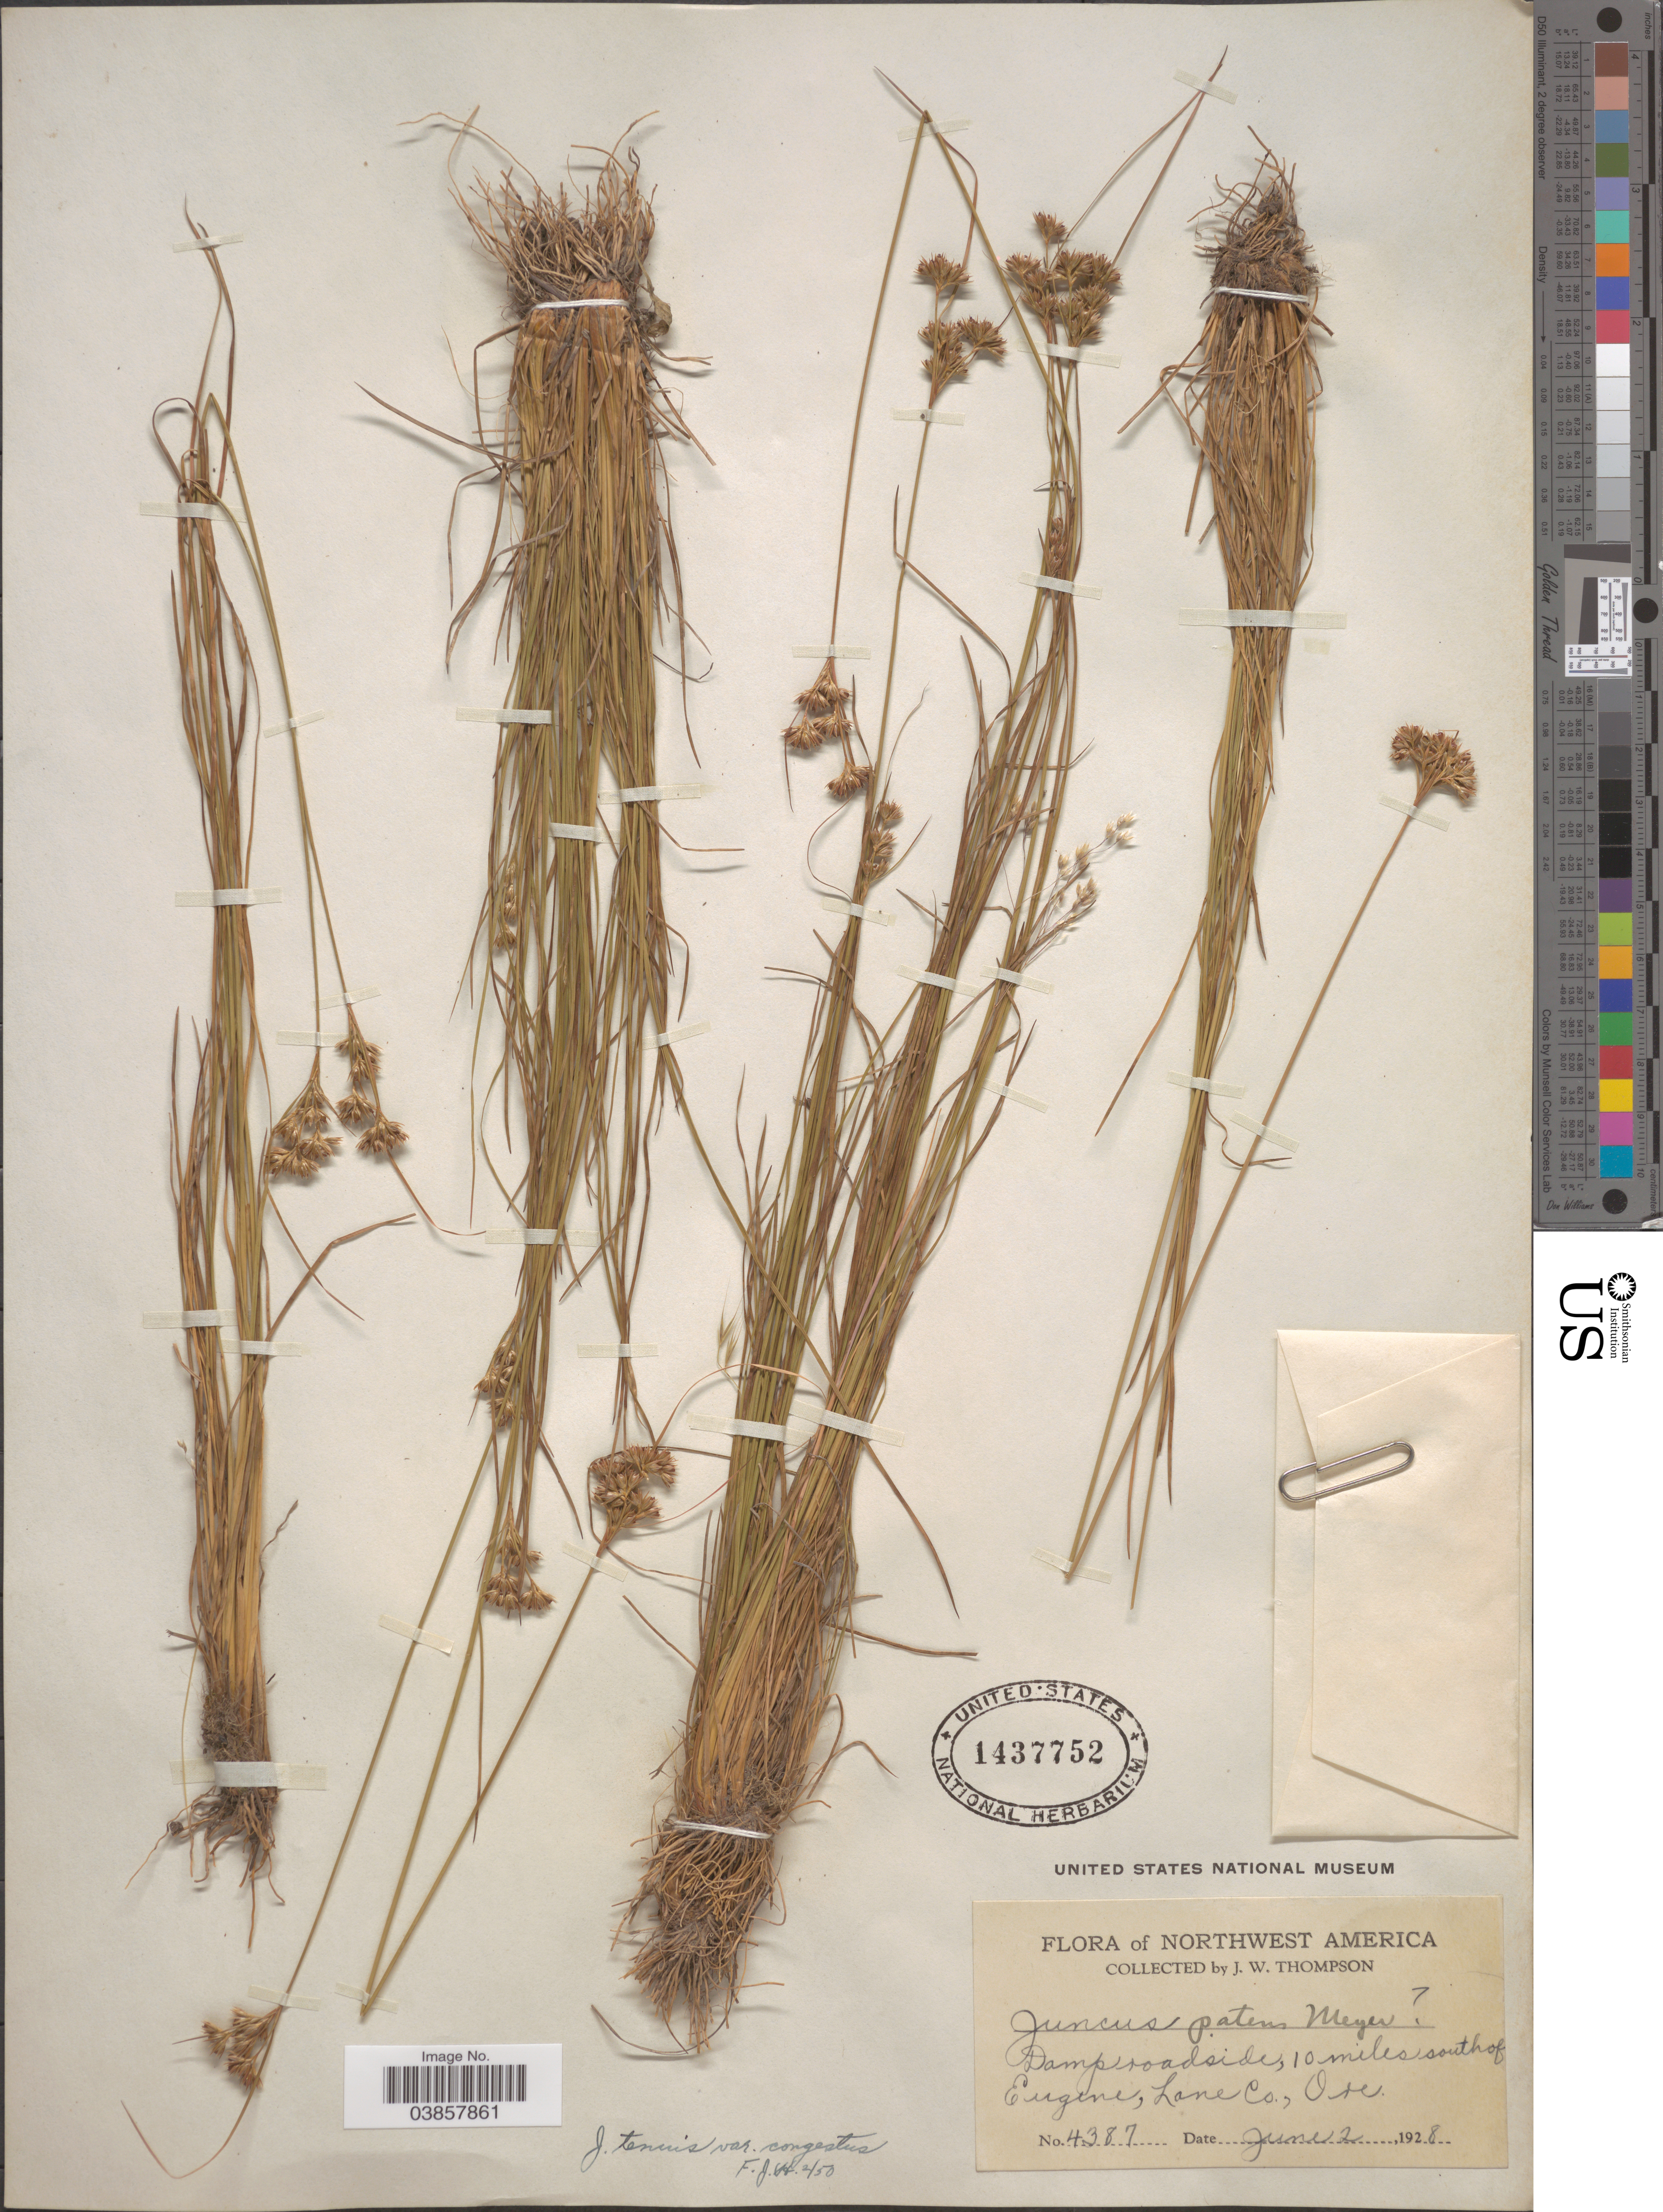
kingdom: Plantae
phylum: Tracheophyta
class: Liliopsida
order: Poales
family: Juncaceae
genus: Juncus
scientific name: Juncus tenuis var. congestus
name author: Engelm.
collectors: J. Thompson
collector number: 4387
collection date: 1928-06-02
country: United States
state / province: Oregon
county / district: Lane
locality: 10 miles south of Eugene, Lane Co.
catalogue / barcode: US 1437752